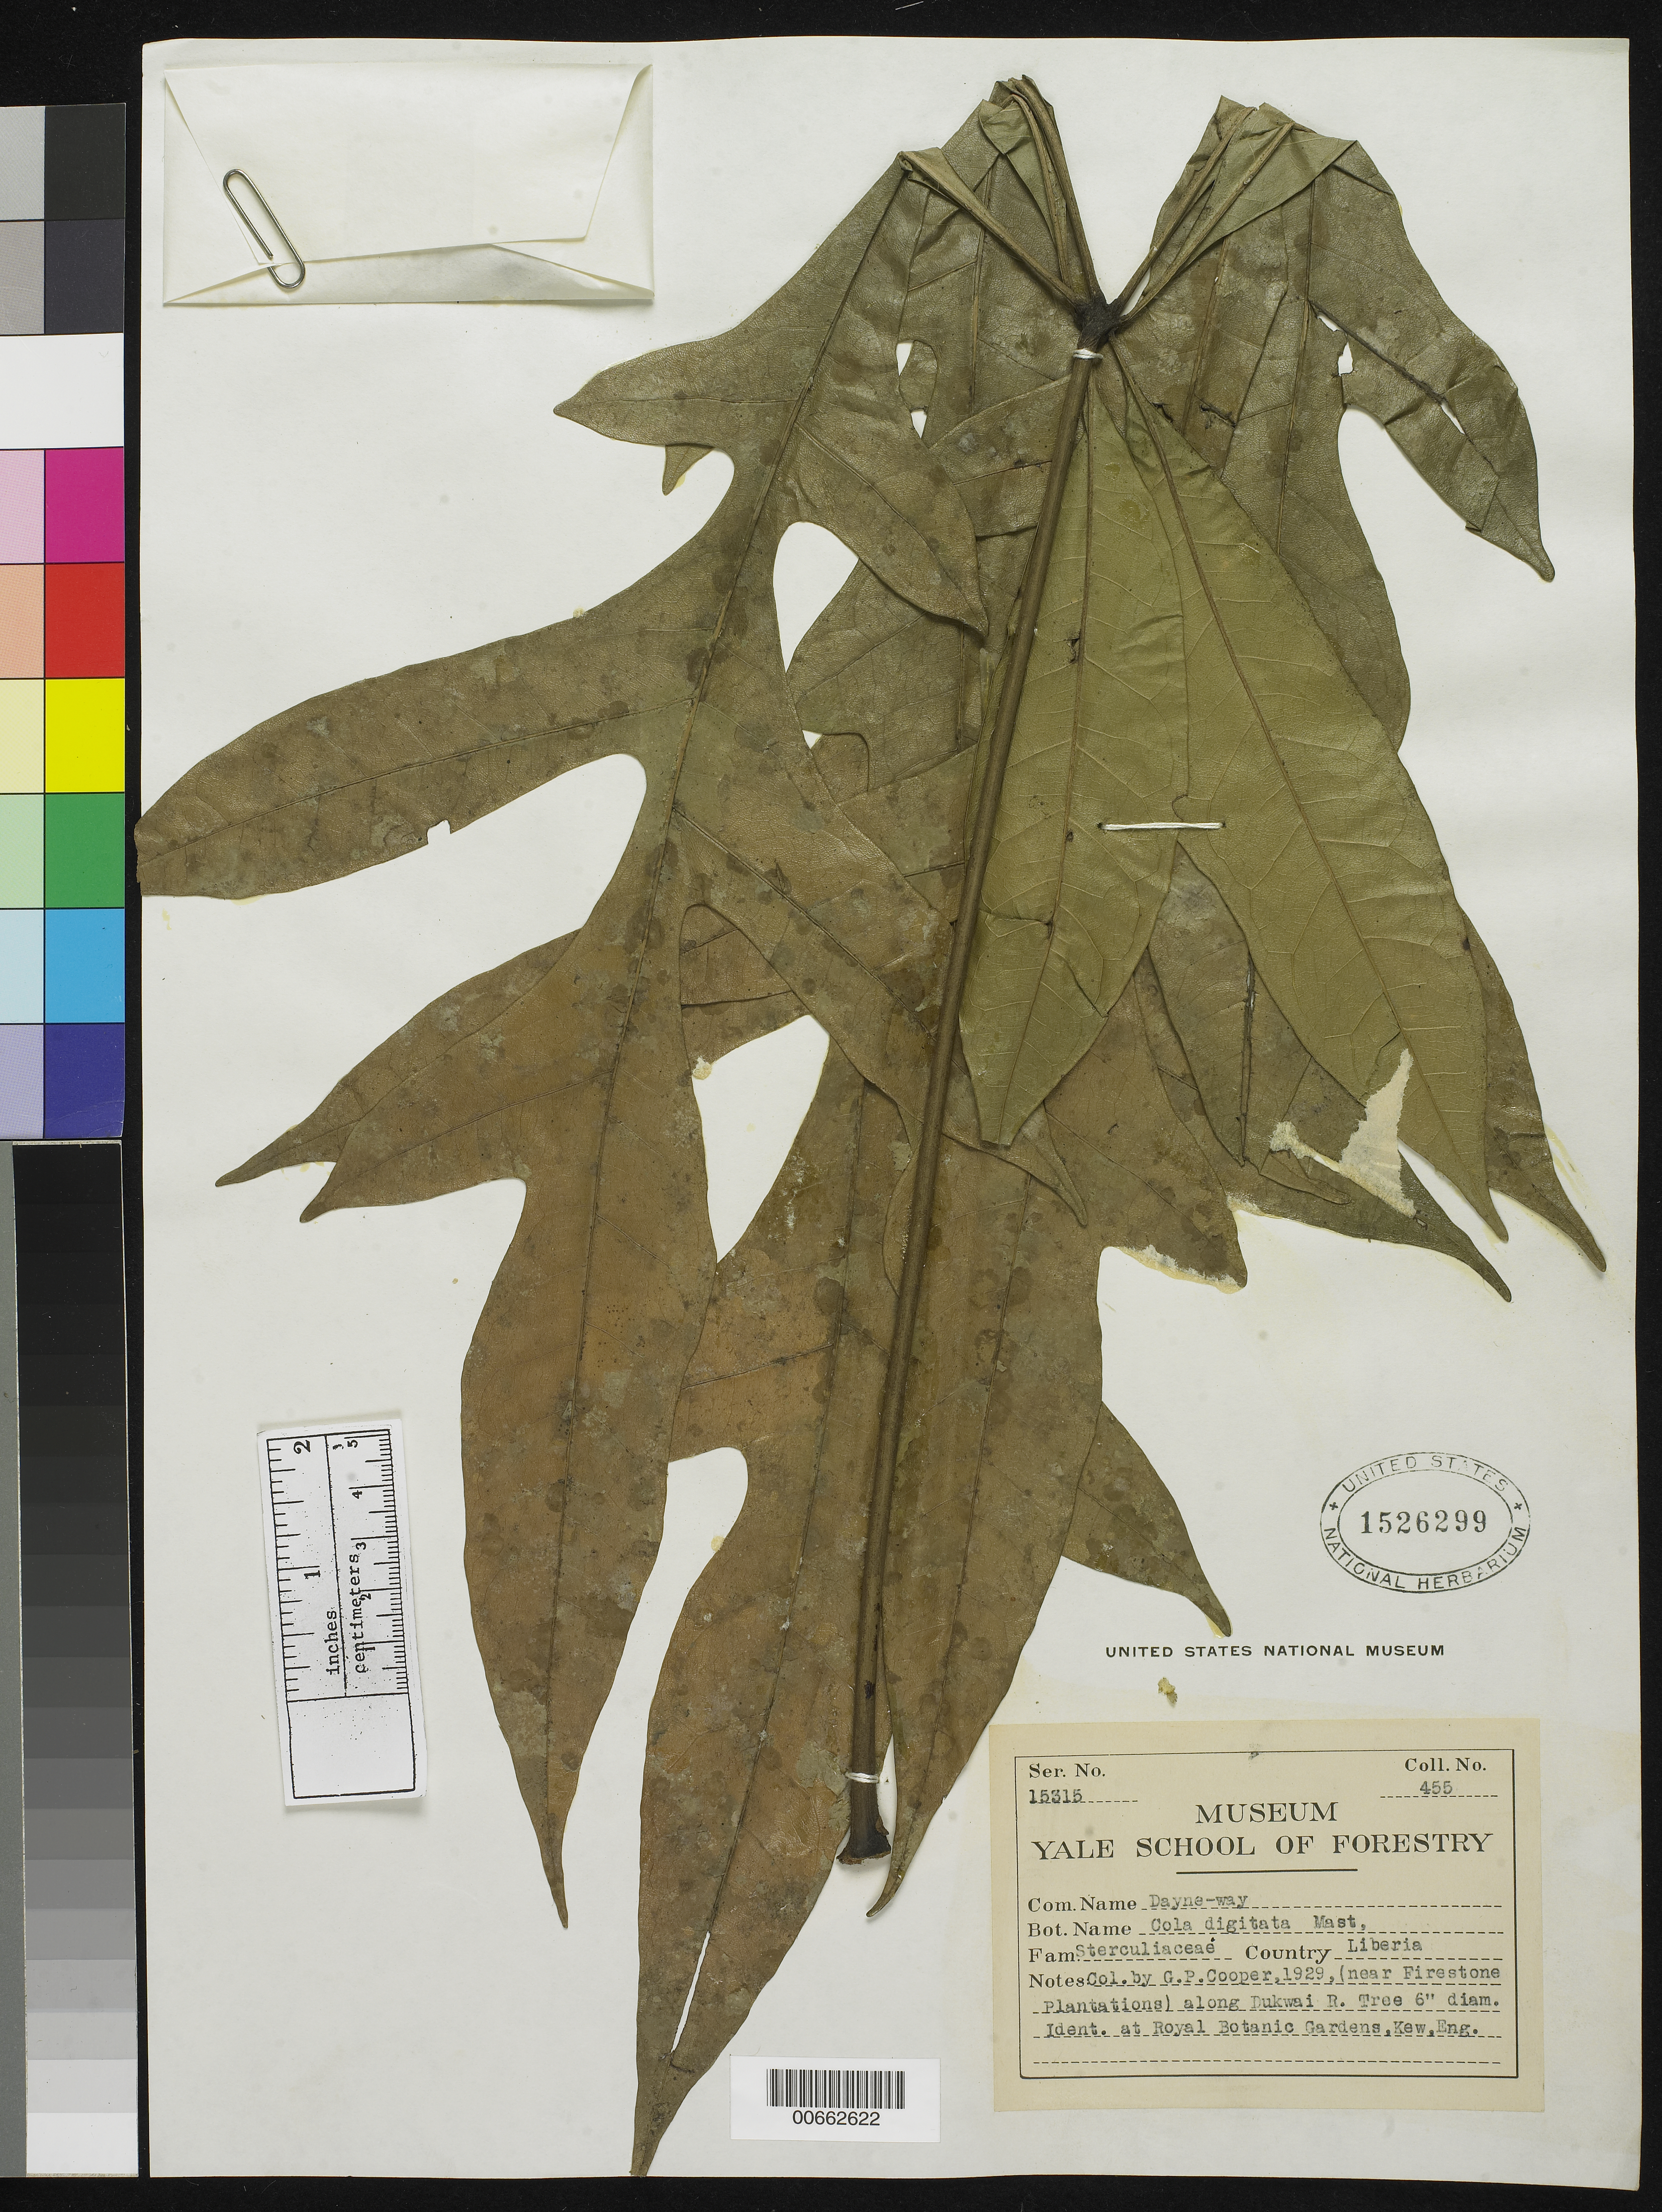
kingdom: Plantae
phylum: Tracheophyta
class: Magnoliopsida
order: Malvales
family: Malvaceae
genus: Cola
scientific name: Cola digitata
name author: Mast.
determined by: Dorr, L. J., (BOT), Smithsonian Institution - National Museum of Natural History (UNITED STATES)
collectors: G. Cooper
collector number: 455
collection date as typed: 1929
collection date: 1929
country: Liberia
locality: Near Firestone Plantations, along Dukwai River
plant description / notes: Common name: Dayne-way; MAD, US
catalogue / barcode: US 1526299